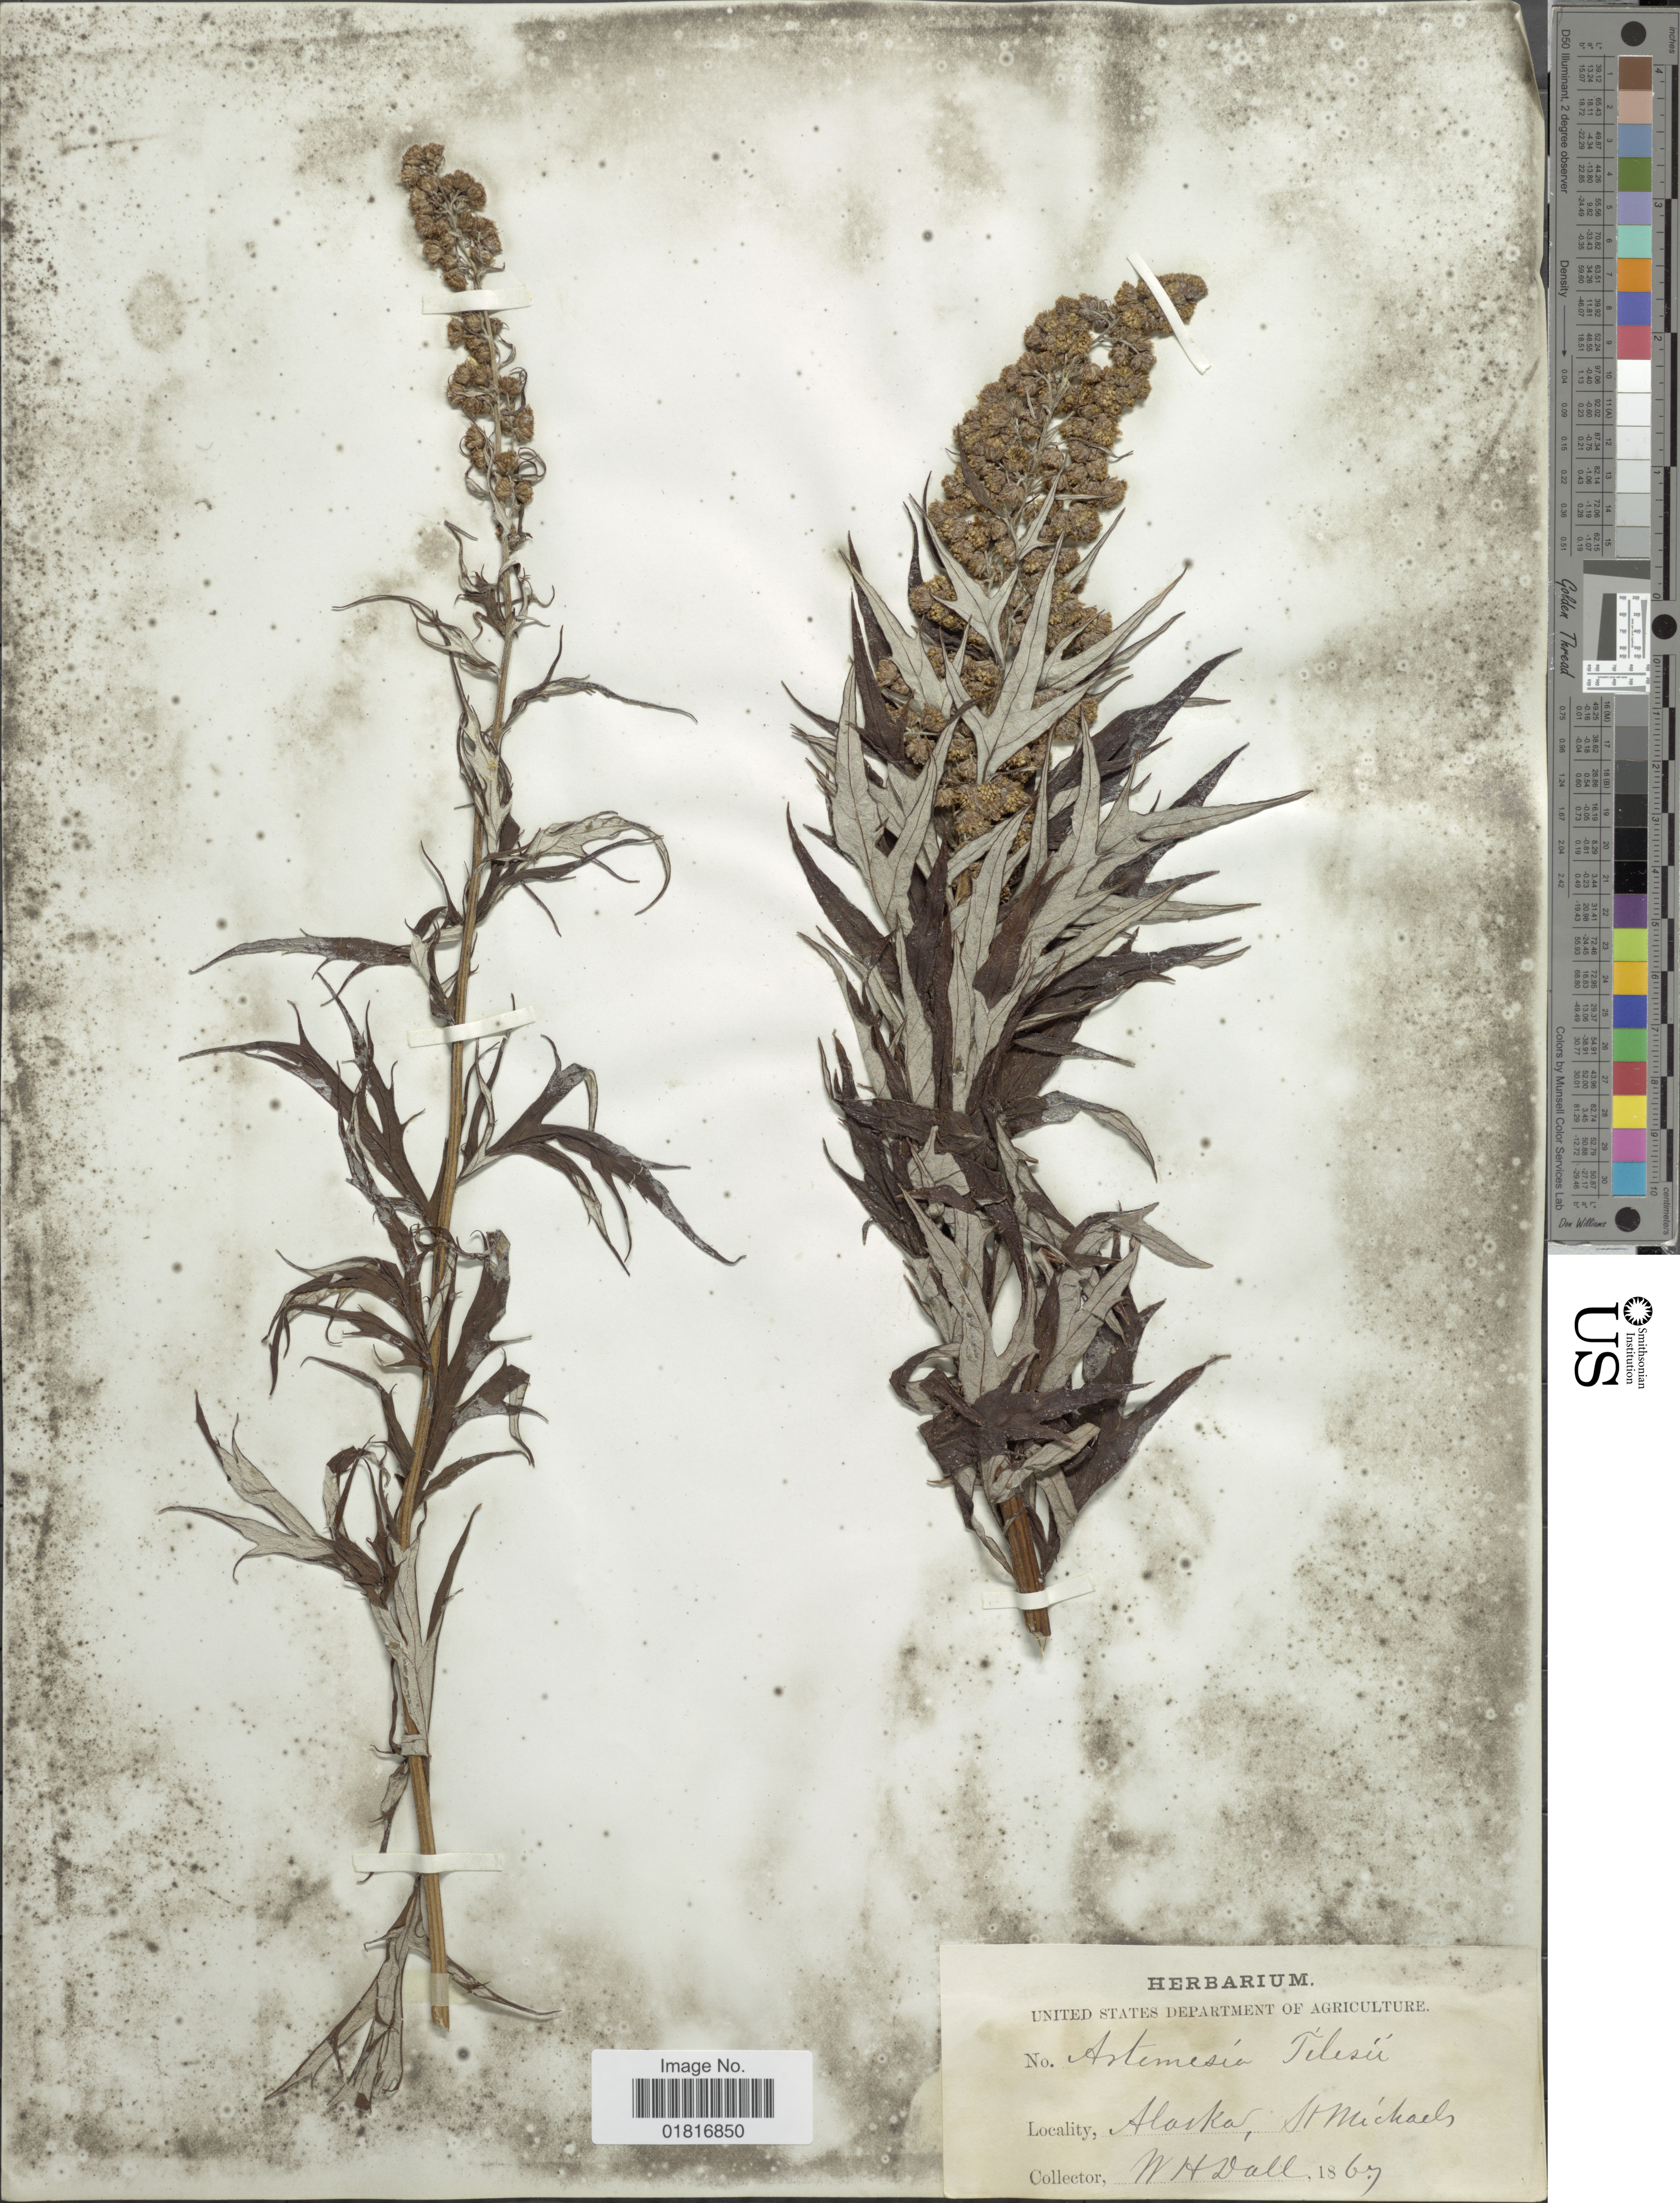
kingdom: Plantae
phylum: Tracheophyta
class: Magnoliopsida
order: Asterales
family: Asteraceae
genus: Artemisia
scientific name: Artemisia tilesii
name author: Ledeb.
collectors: W. Dall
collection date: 1867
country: United States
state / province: Alaska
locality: St Michaels